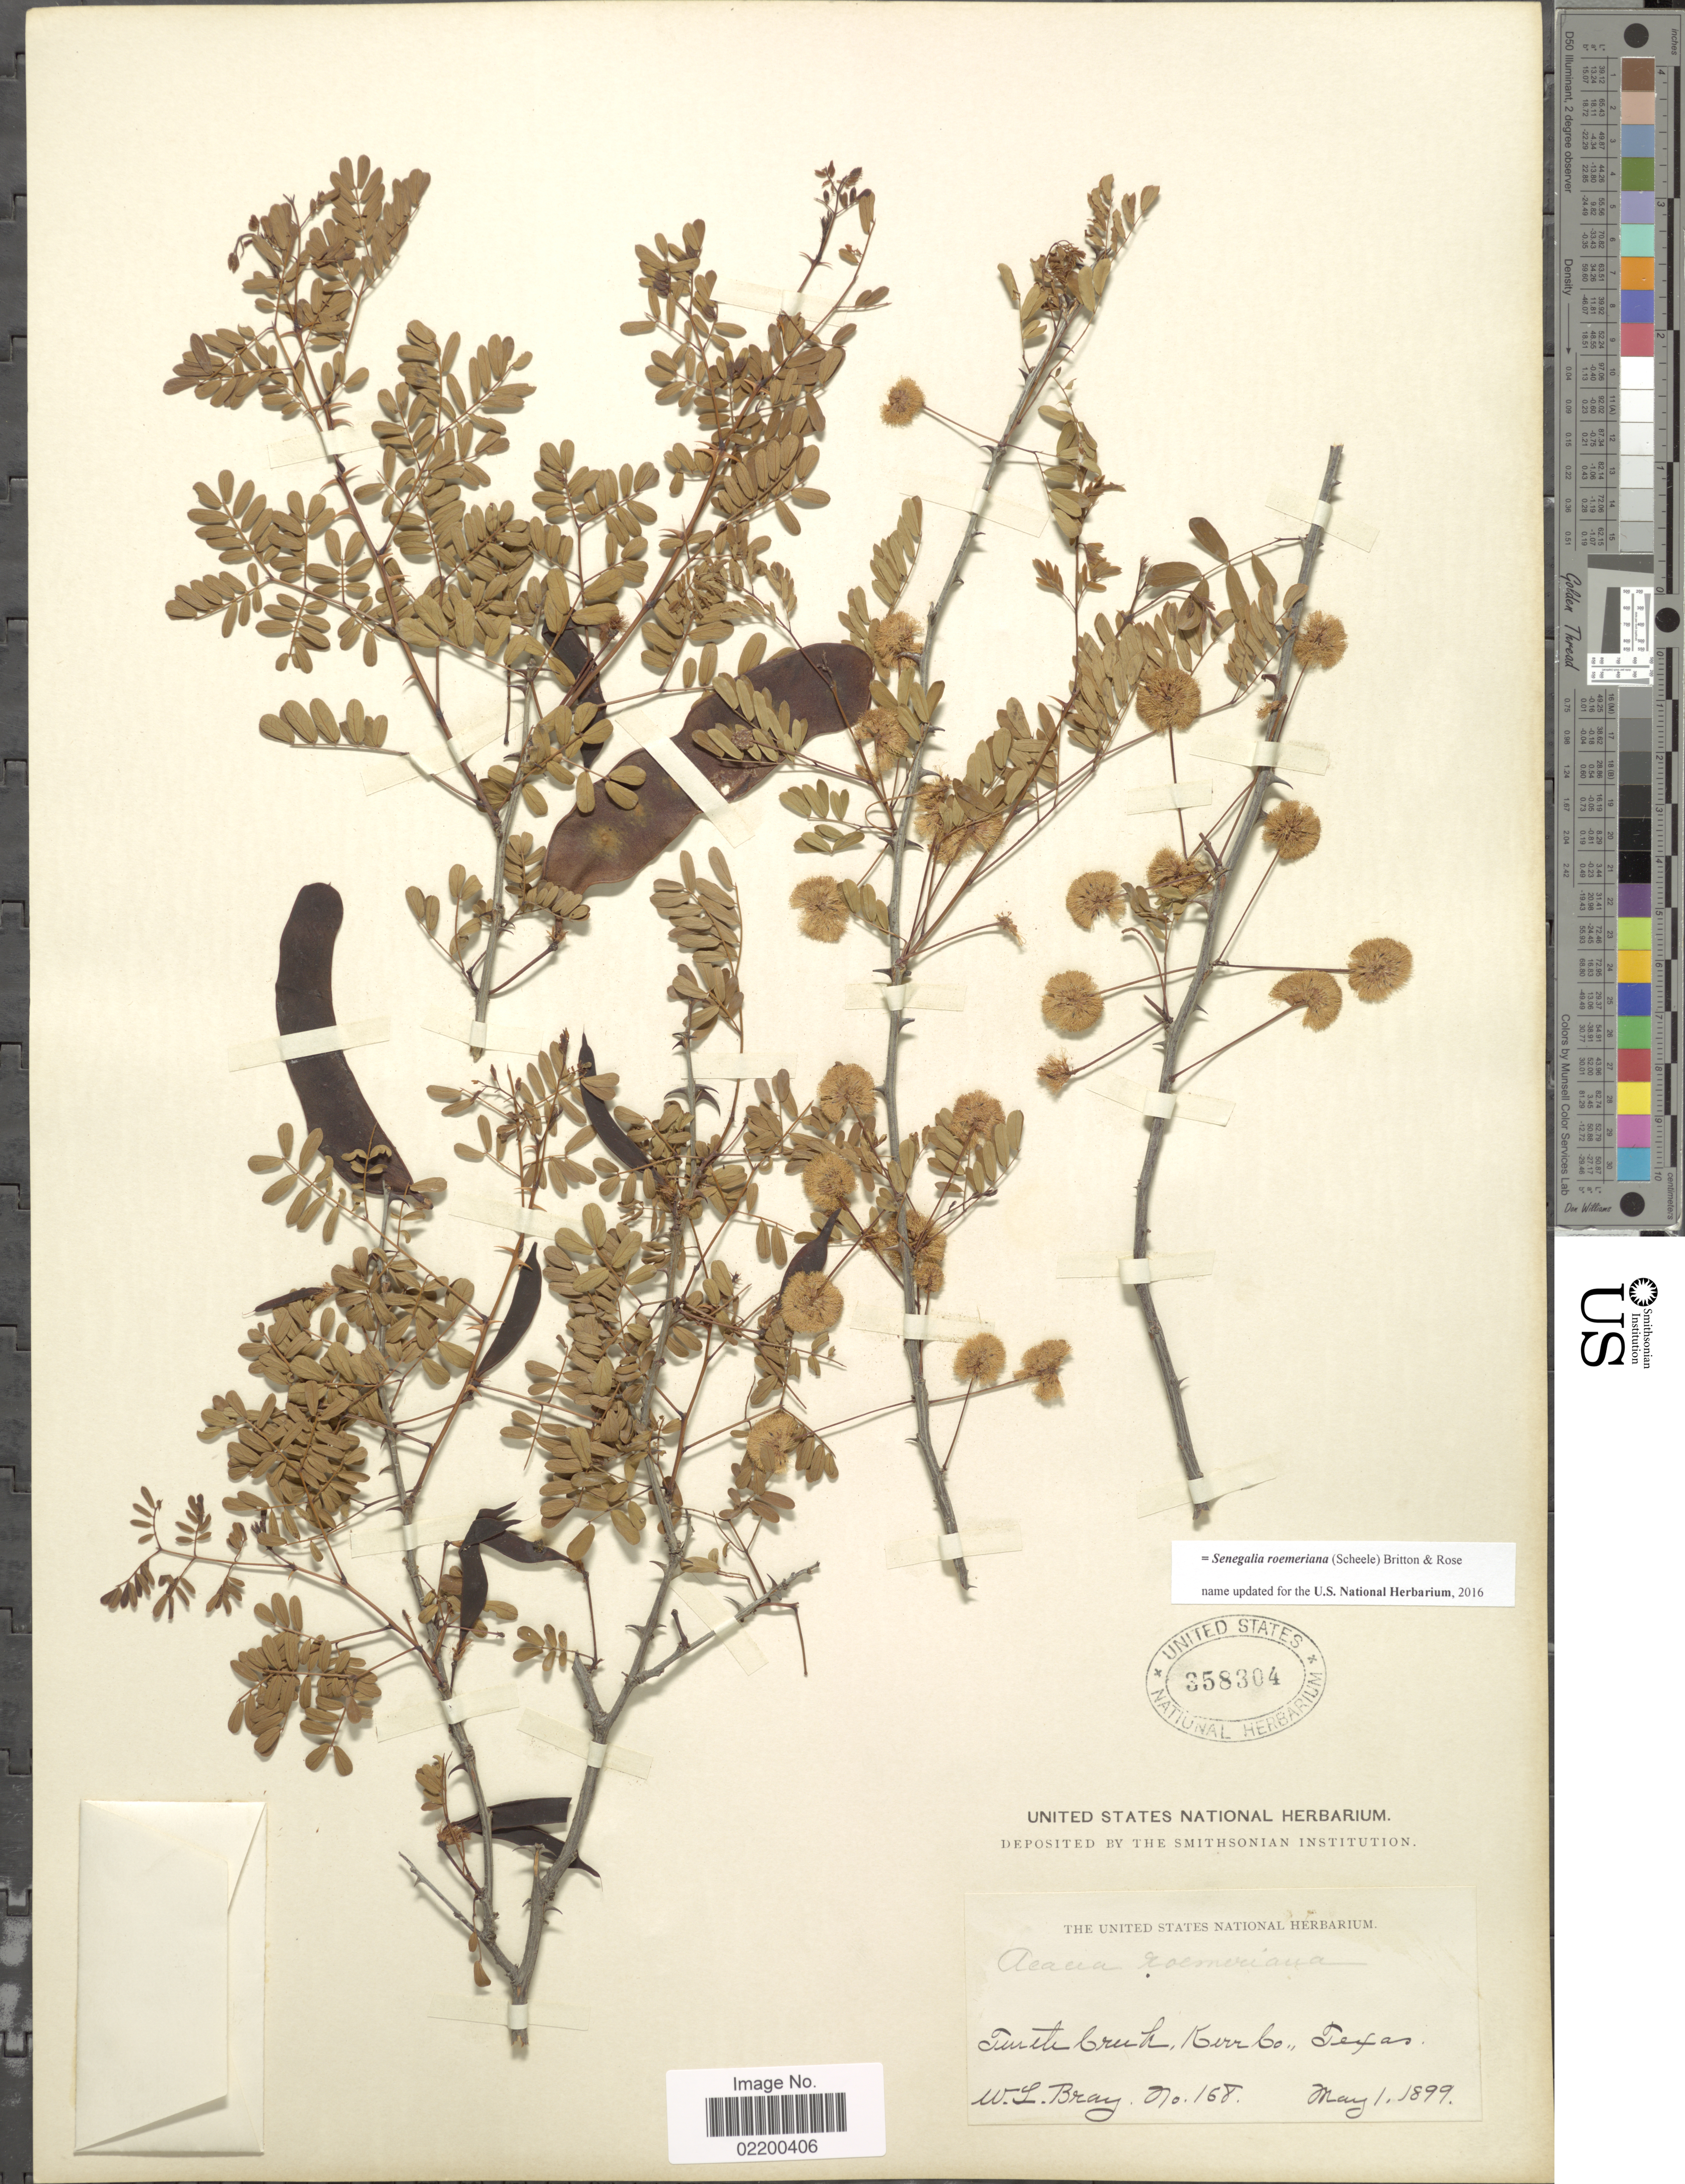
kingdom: Plantae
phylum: Tracheophyta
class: Magnoliopsida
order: Fabales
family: Fabaceae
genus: Senegalia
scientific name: Senegalia roemeriana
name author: (Scheele) Britton & Rose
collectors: W. L. Bray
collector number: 168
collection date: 1899-05-01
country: United States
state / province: Texas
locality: Turtle Creek, Kerr Co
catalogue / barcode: US 358304